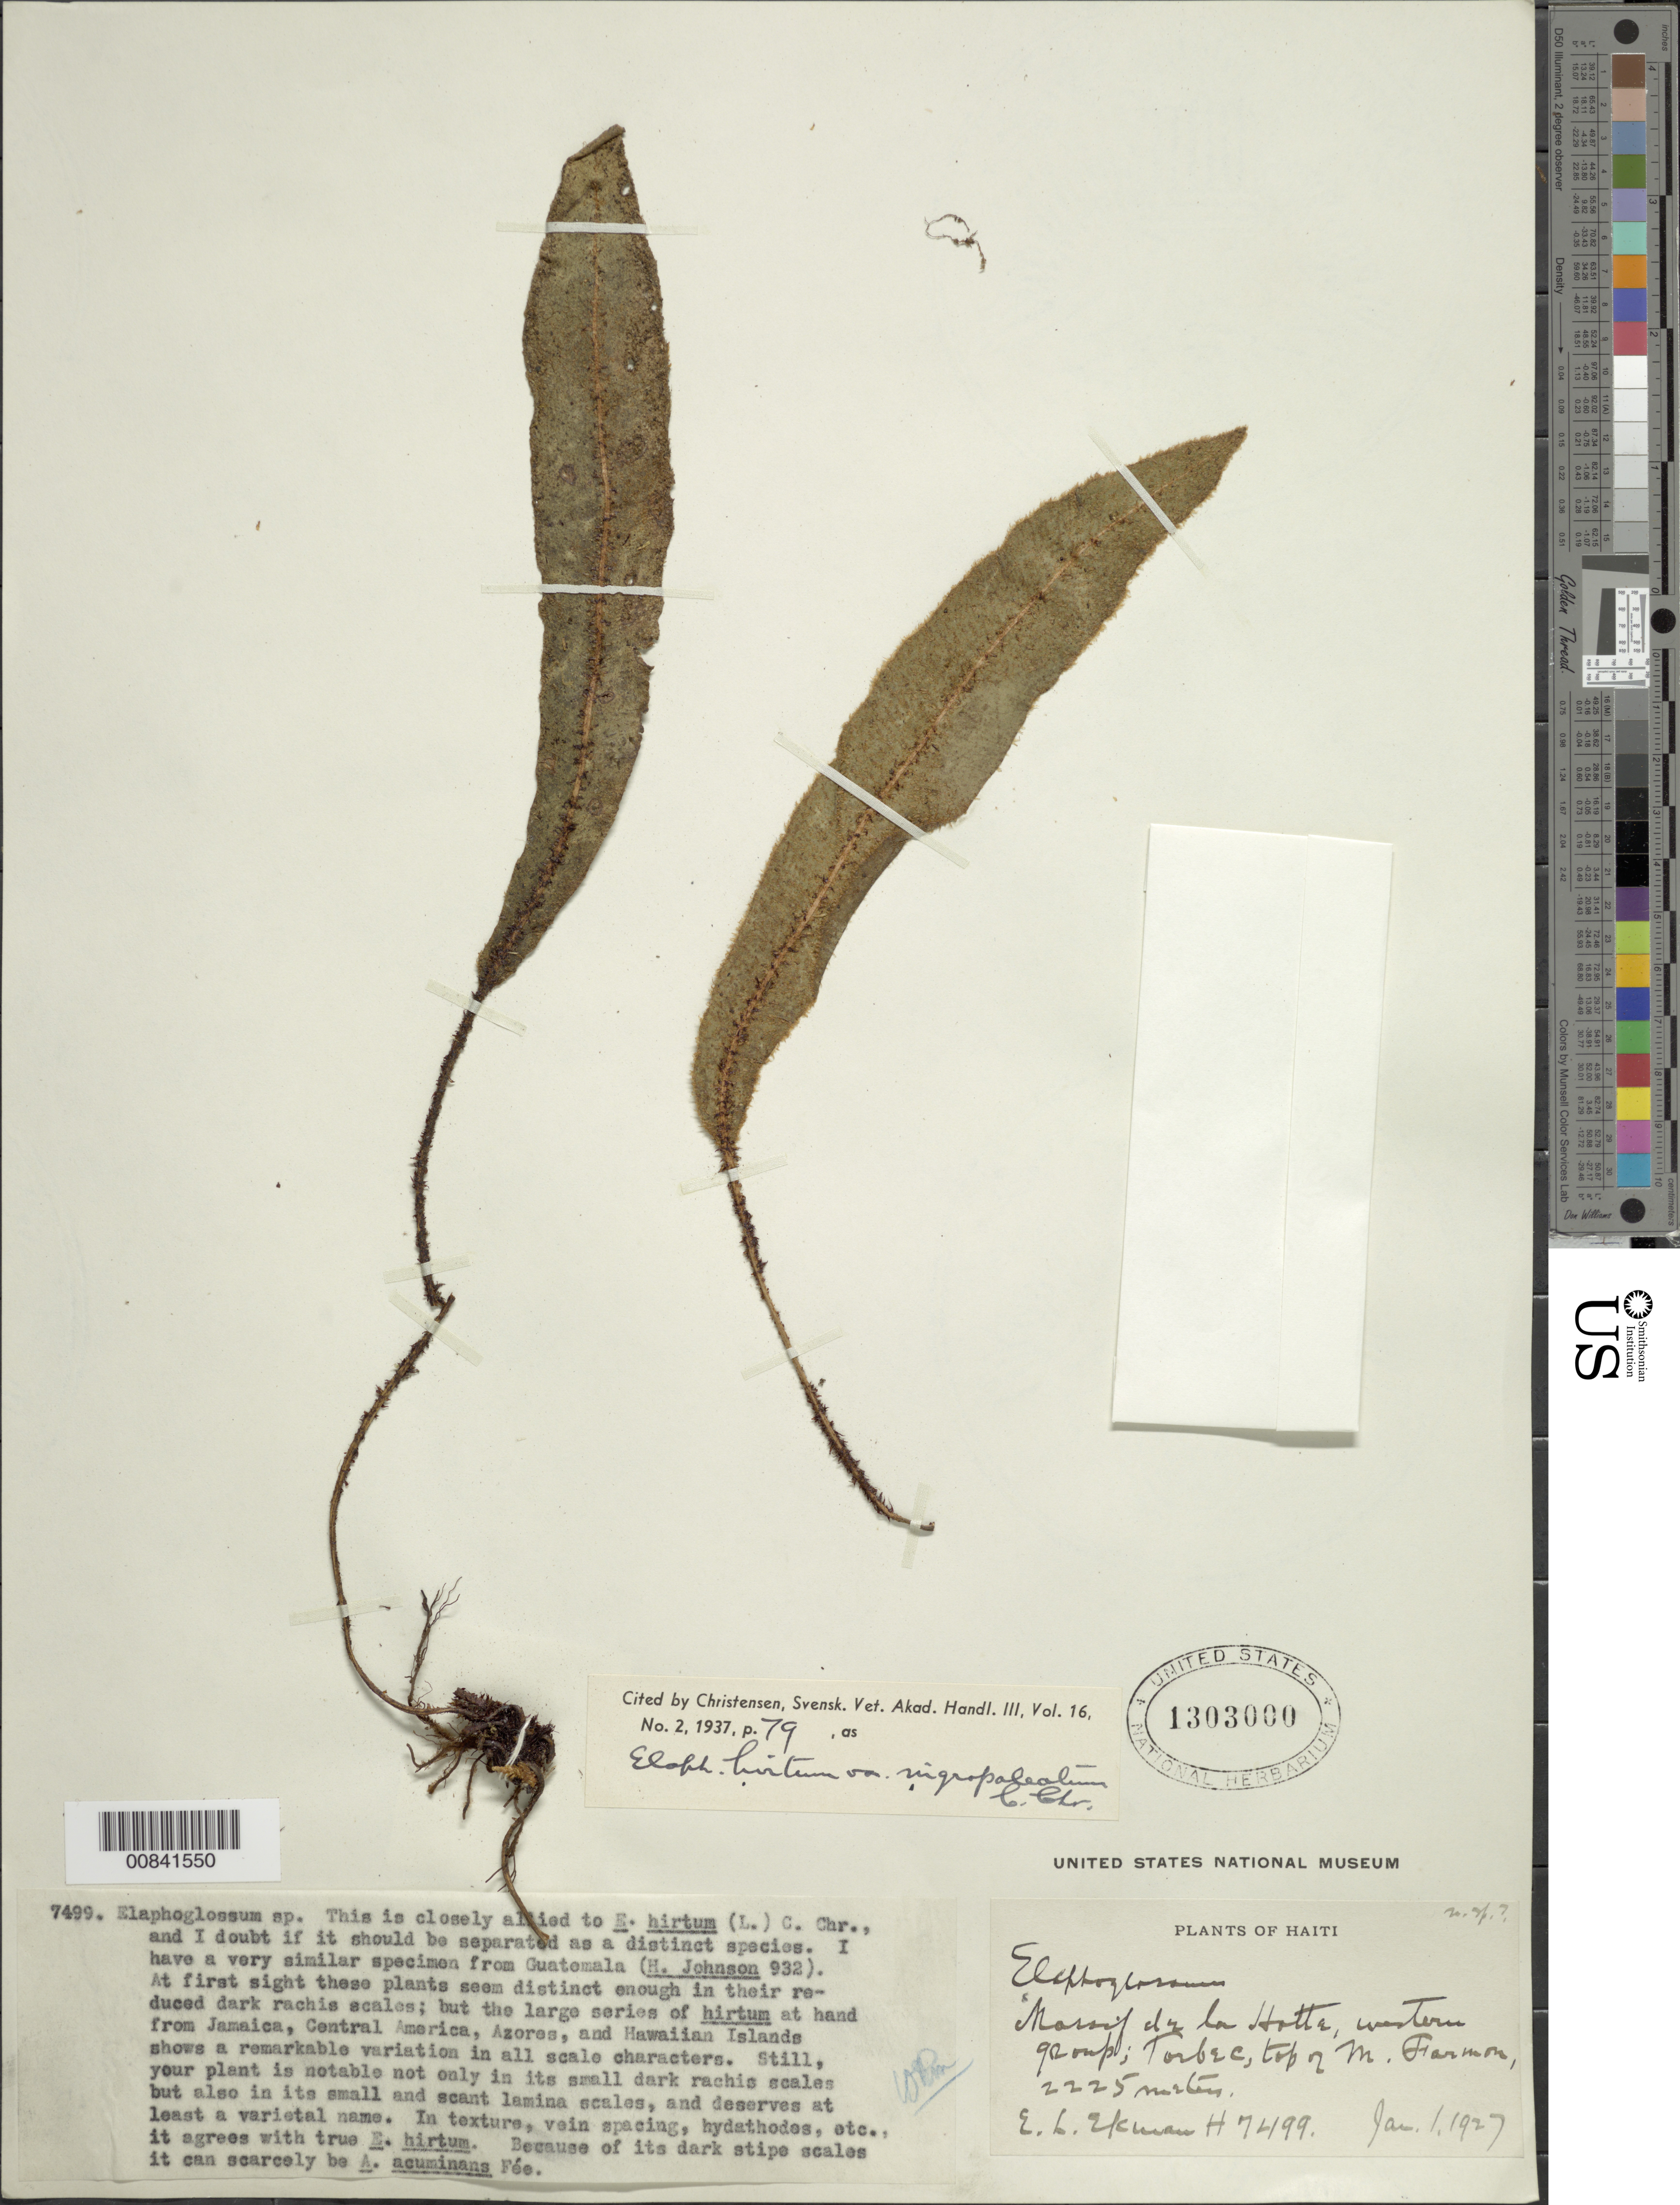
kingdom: Plantae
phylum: Tracheophyta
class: Polypodiopsida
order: Polypodiales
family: Dryopteridaceae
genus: Elaphoglossum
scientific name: Elaphoglossum paleaceum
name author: (Hook. & Grev.) Sledge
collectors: E. L. Ekman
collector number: H 7499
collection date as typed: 01 Jan 1927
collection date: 1927-01-01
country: Haiti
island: Hispaniola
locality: Massif de la Hotte, western group, Torbec, top of M. Forman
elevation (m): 2225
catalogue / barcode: US 1303000